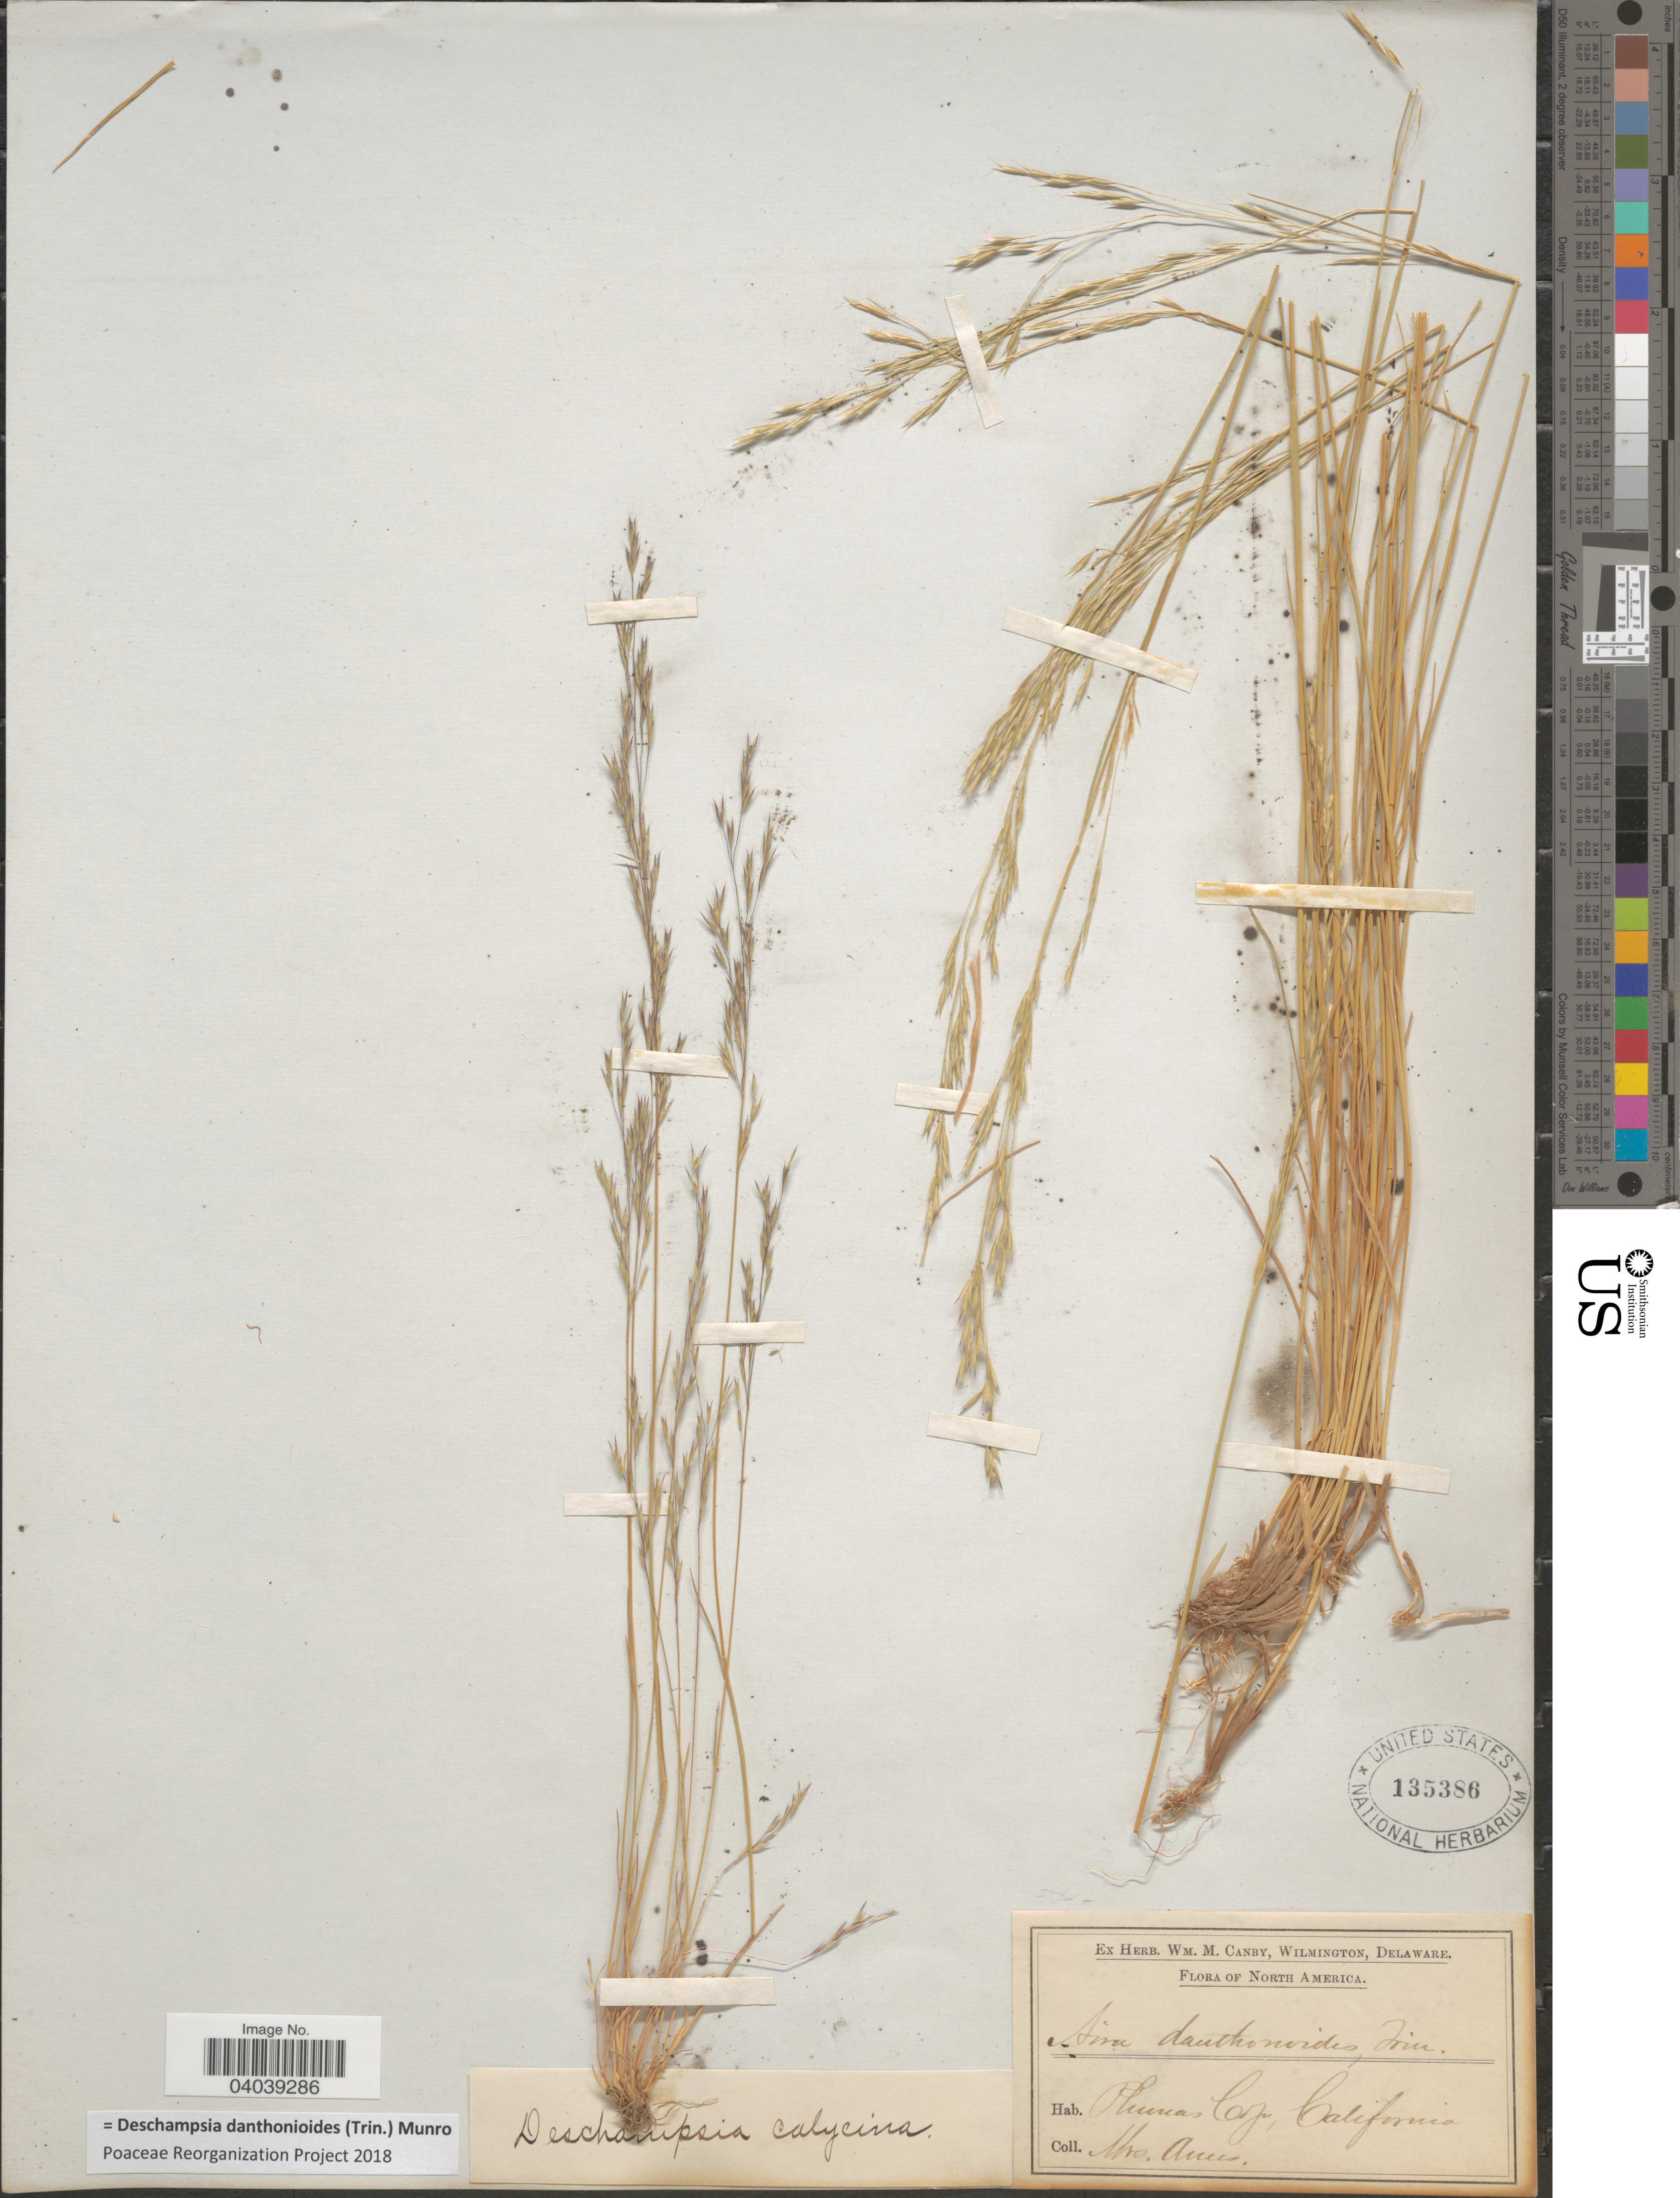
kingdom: Plantae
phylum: Tracheophyta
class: Liliopsida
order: Poales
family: Poaceae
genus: Deschampsia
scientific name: Deschampsia danthonioides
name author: (Trin.) Munro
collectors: -- Ames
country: United States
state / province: California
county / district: Plumas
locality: Plumas Co.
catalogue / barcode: US 135386